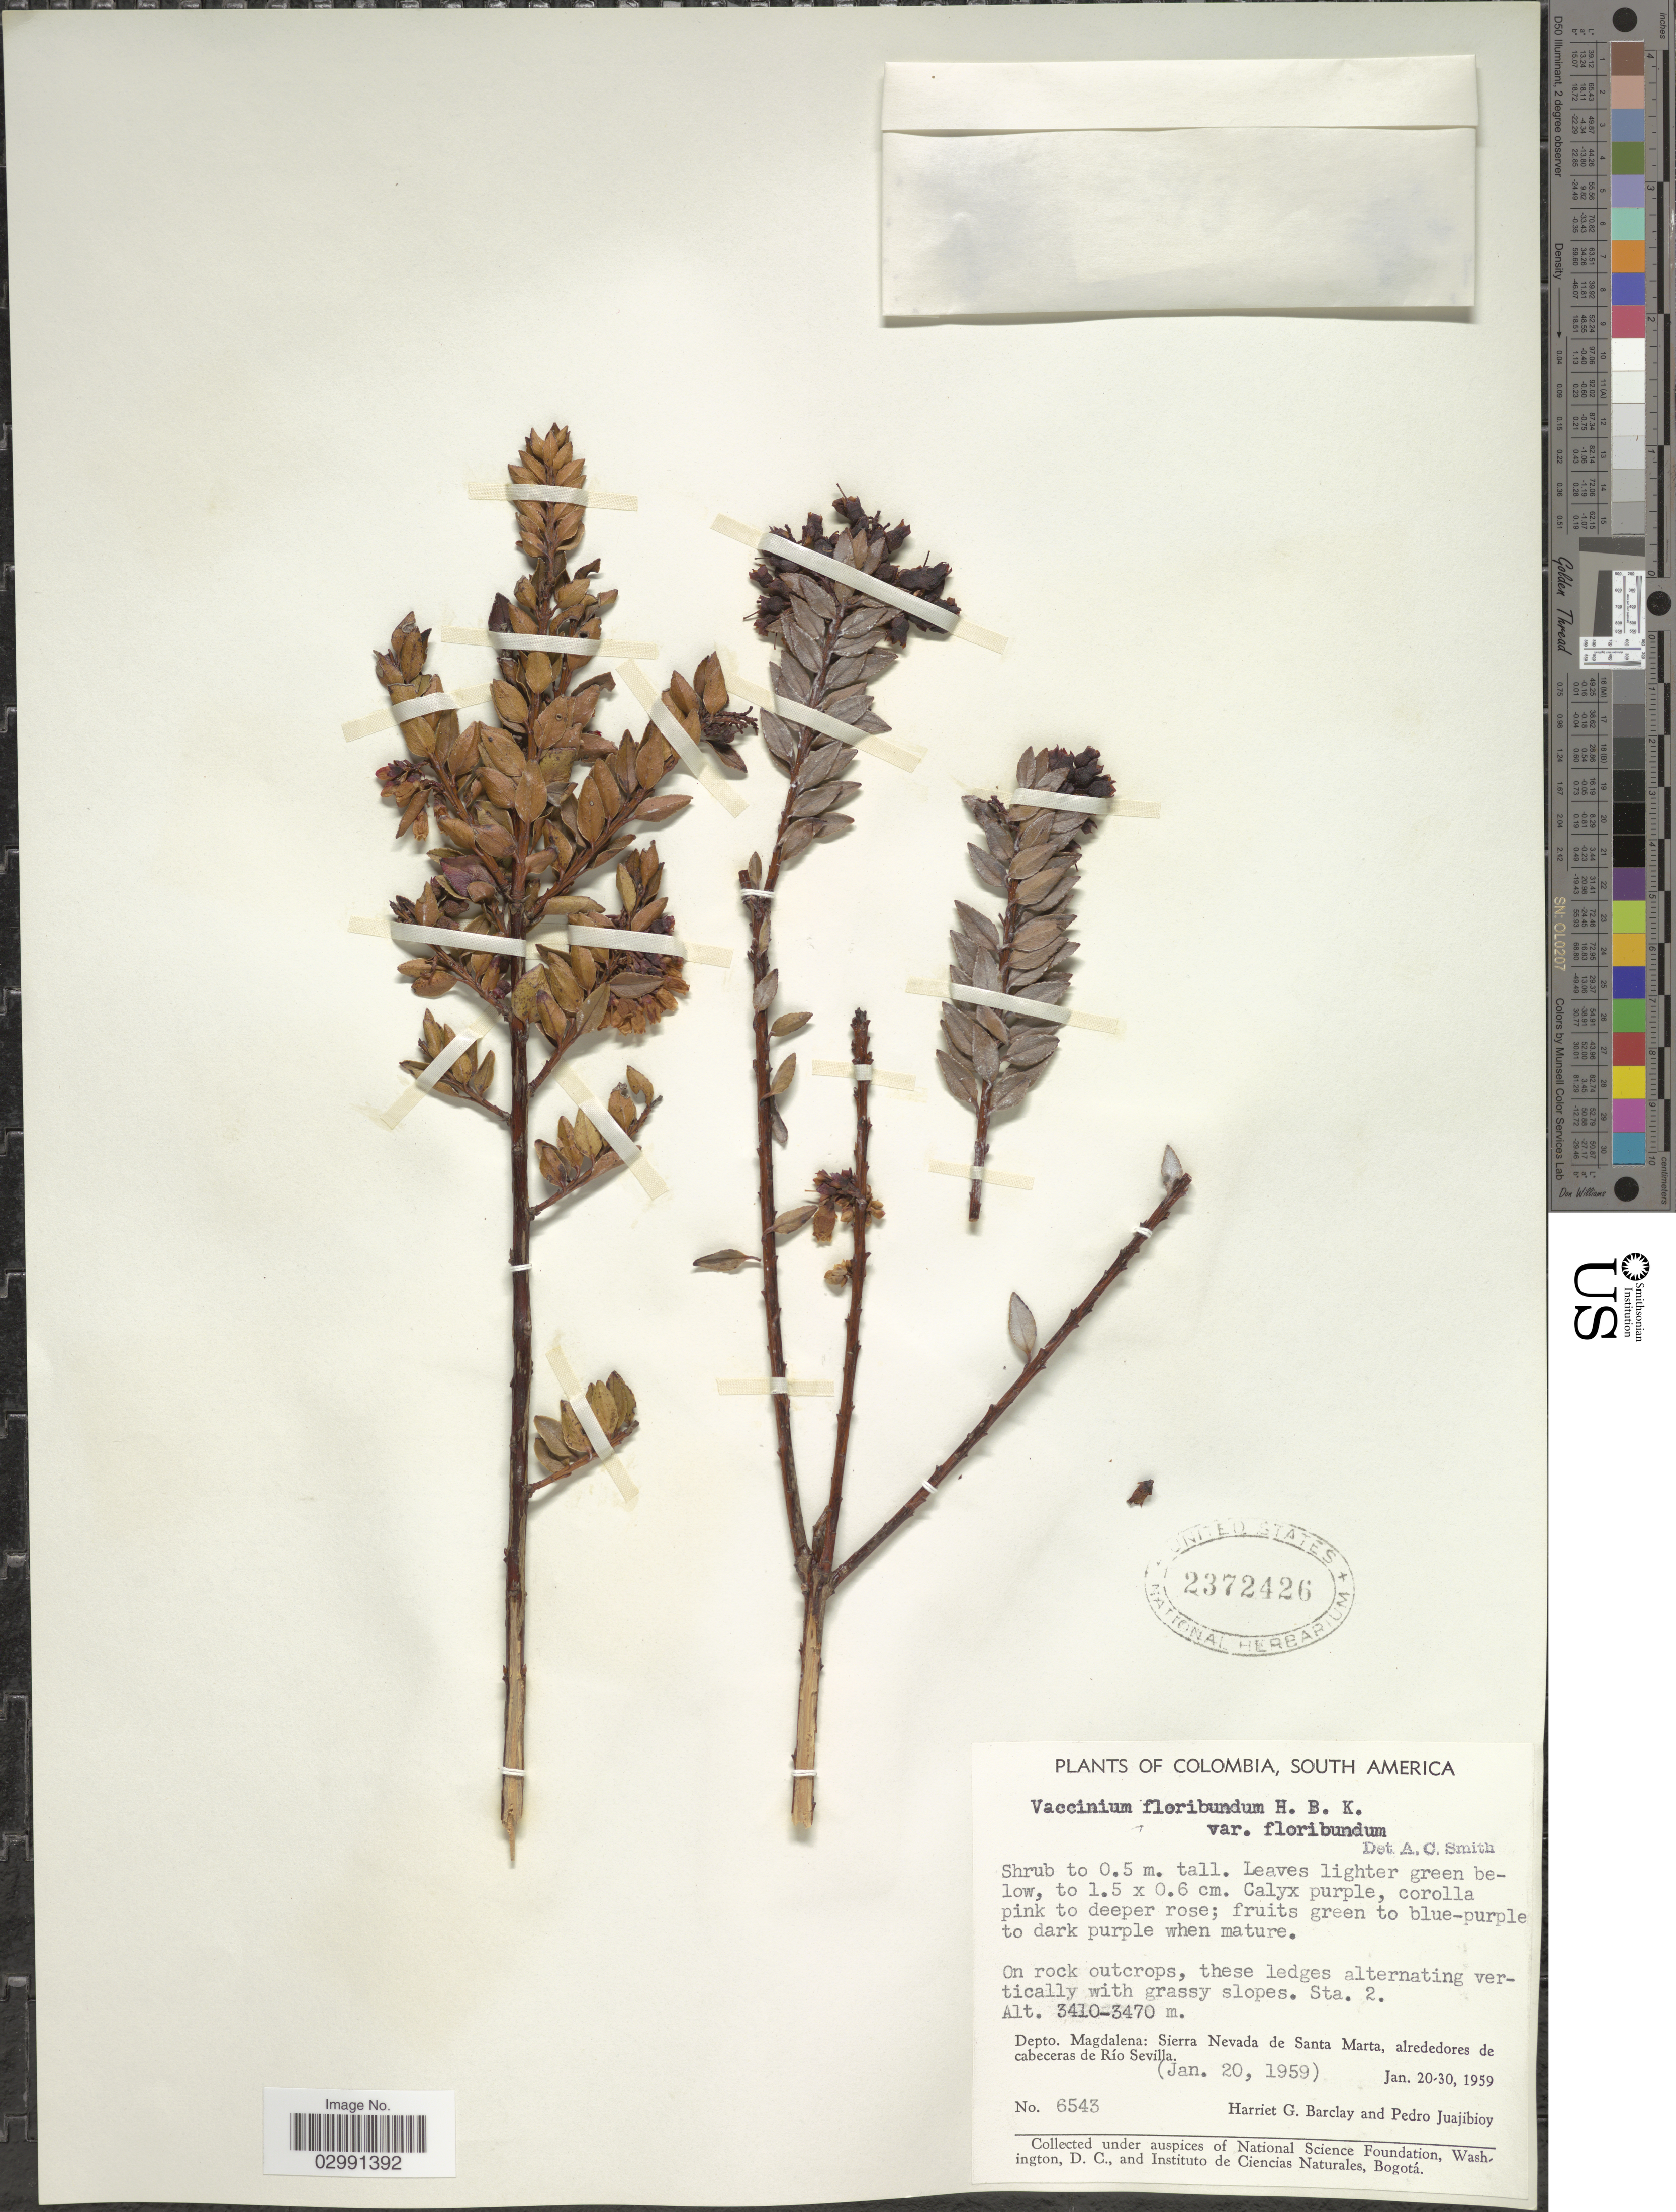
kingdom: Plantae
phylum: Tracheophyta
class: Magnoliopsida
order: Ericales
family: Ericaceae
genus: Vaccinium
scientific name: Vaccinium floribundum var. floribundum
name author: Kunth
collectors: H. G. Barclay & P. Juajibioy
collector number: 6543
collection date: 1959-01-20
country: Colombia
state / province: Magdalena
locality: South America. Sta. 2. Depto. Magdalena: Sierra Nevada de Santa Marta; alrededores de cabeceras de Río Sevilla.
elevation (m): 3410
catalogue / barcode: US 2372426